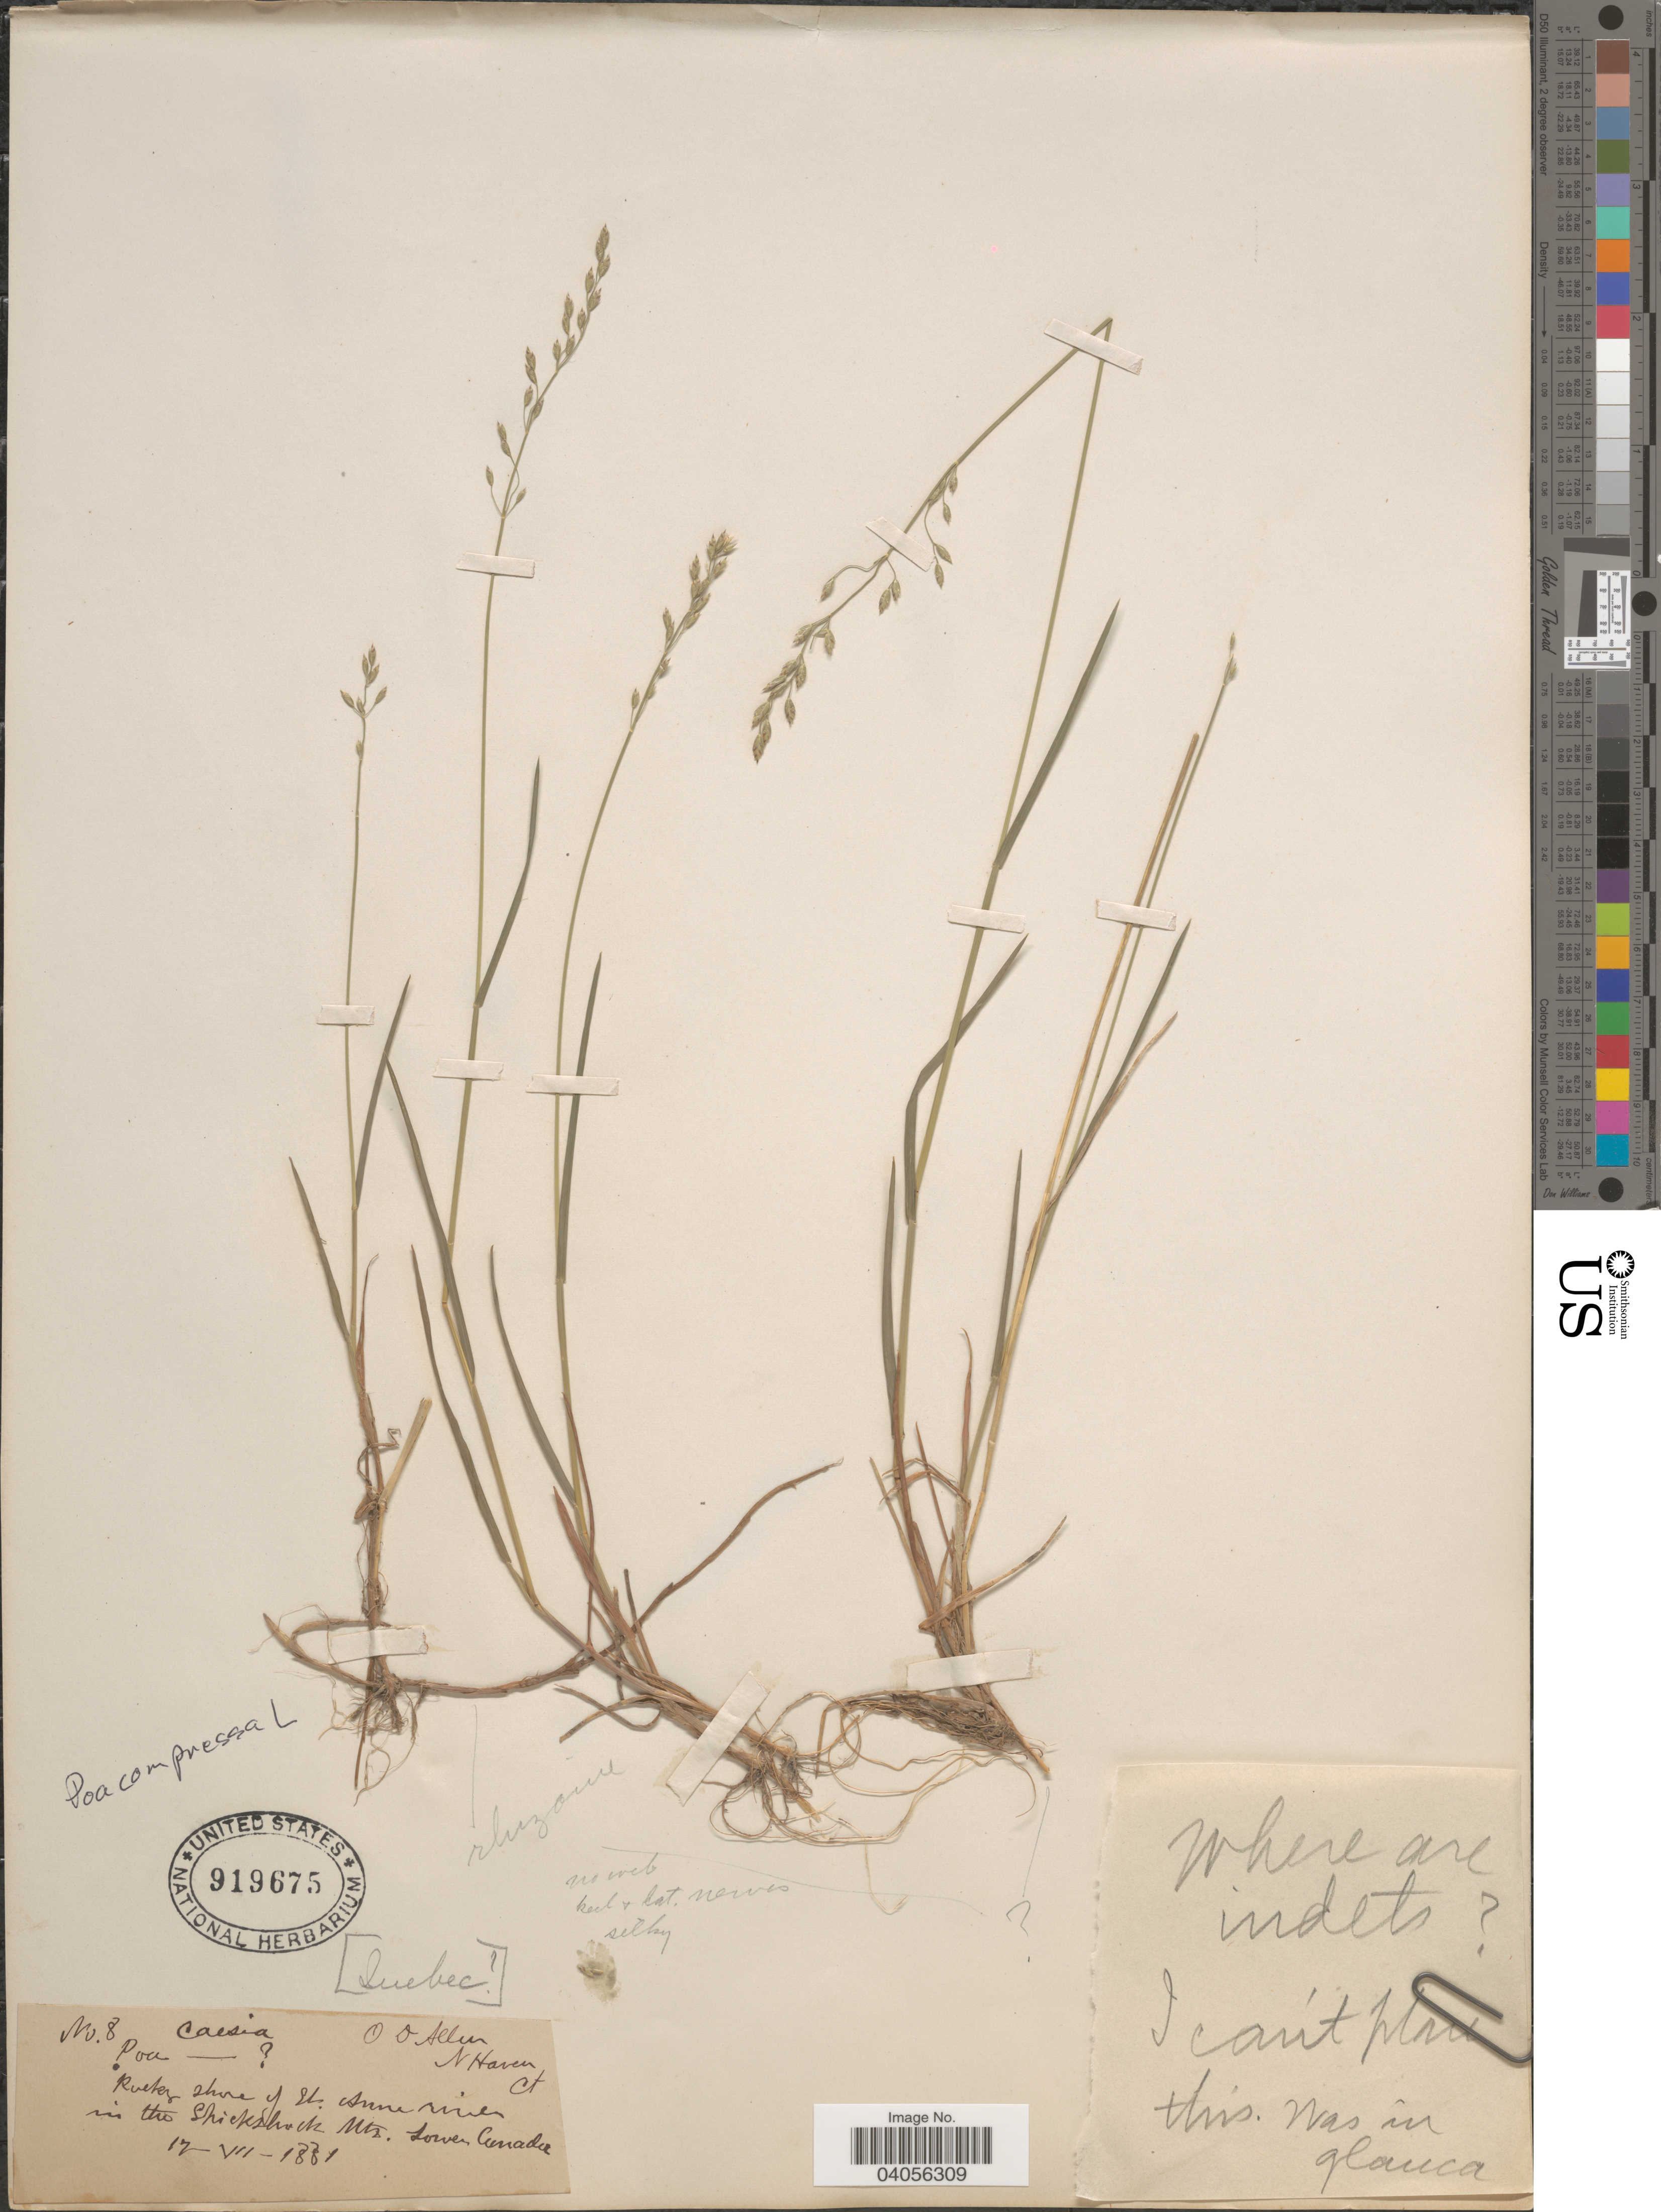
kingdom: Plantae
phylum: Tracheophyta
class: Liliopsida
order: Poales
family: Poaceae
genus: Poa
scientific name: Poa compressa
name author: L.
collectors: O. D. Allen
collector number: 8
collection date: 1881-07-17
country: Canada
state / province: Quebec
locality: Rocks shore of St. Anne river in the Shickshock Mts. Lower Canada.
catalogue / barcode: US 919675